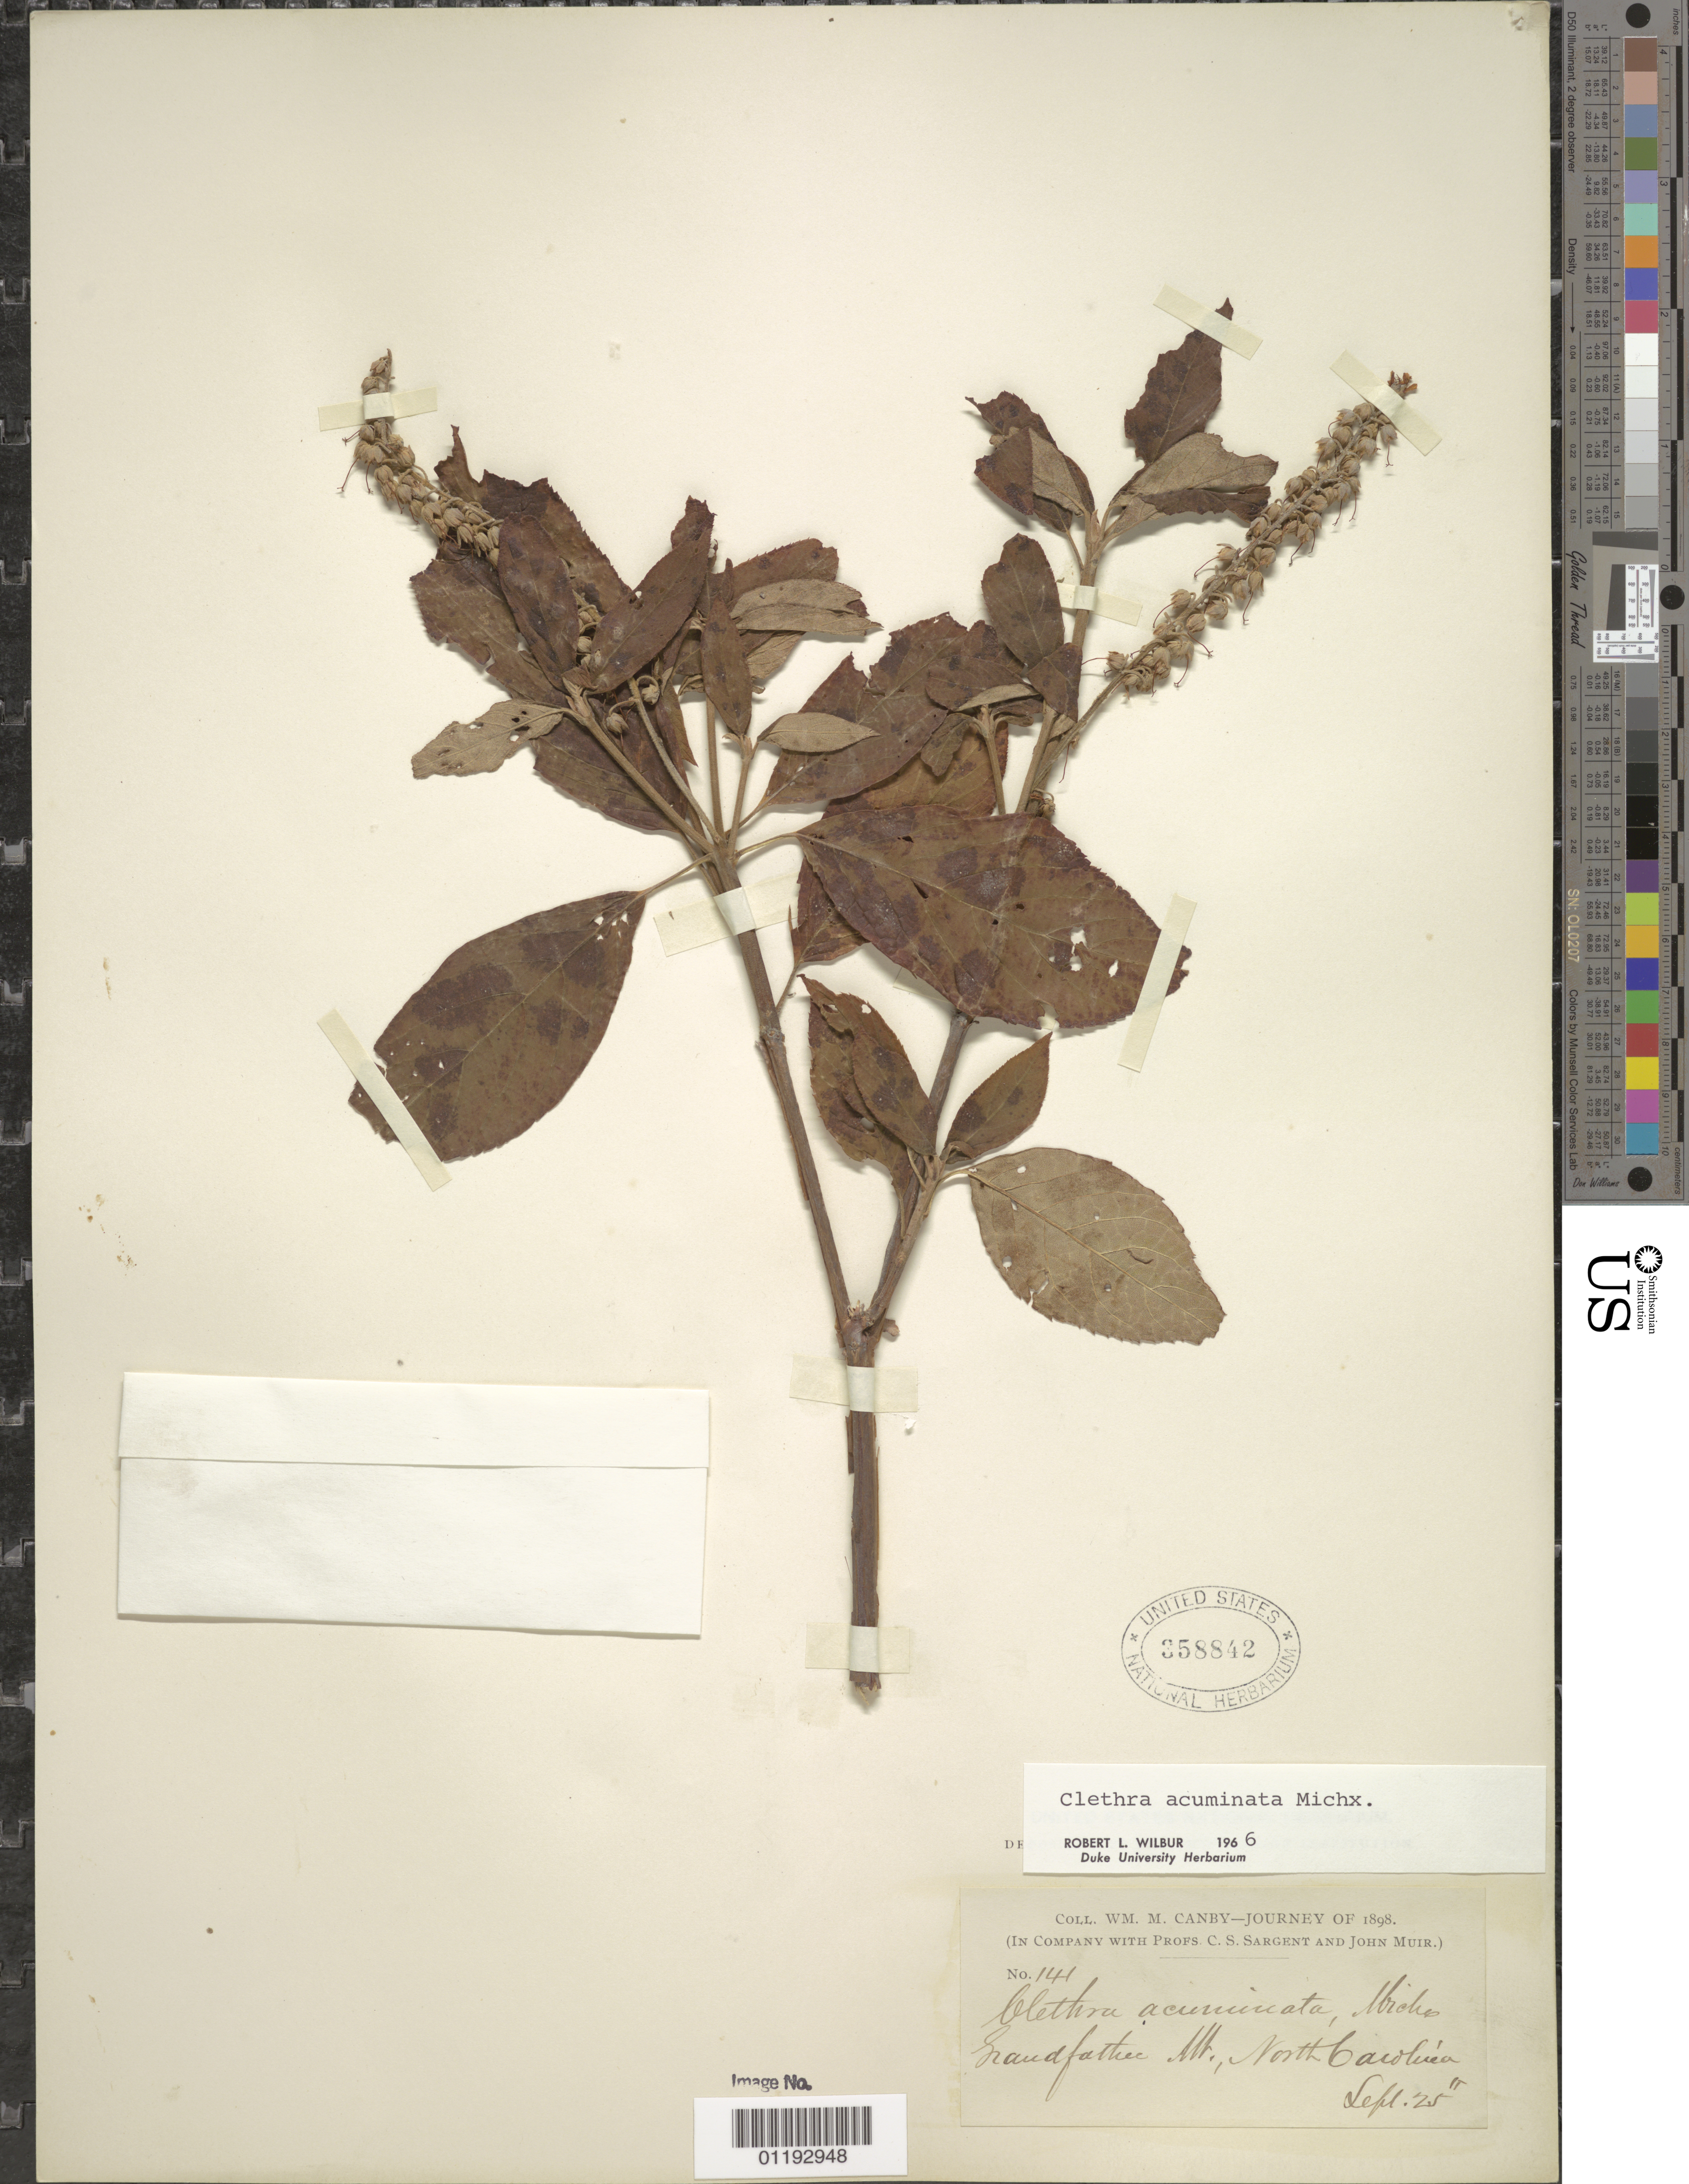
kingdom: Plantae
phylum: Tracheophyta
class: Magnoliopsida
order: Ericales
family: Clethraceae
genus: Clethra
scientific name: Clethra acuminata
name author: Michx.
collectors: W. M. Canby, C. S. Sargent & J. Muir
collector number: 141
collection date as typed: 25 Sep 1898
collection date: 1898-09-25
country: United States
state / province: North Carolina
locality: Summit of Grandfather Mountain.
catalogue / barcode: US 358842